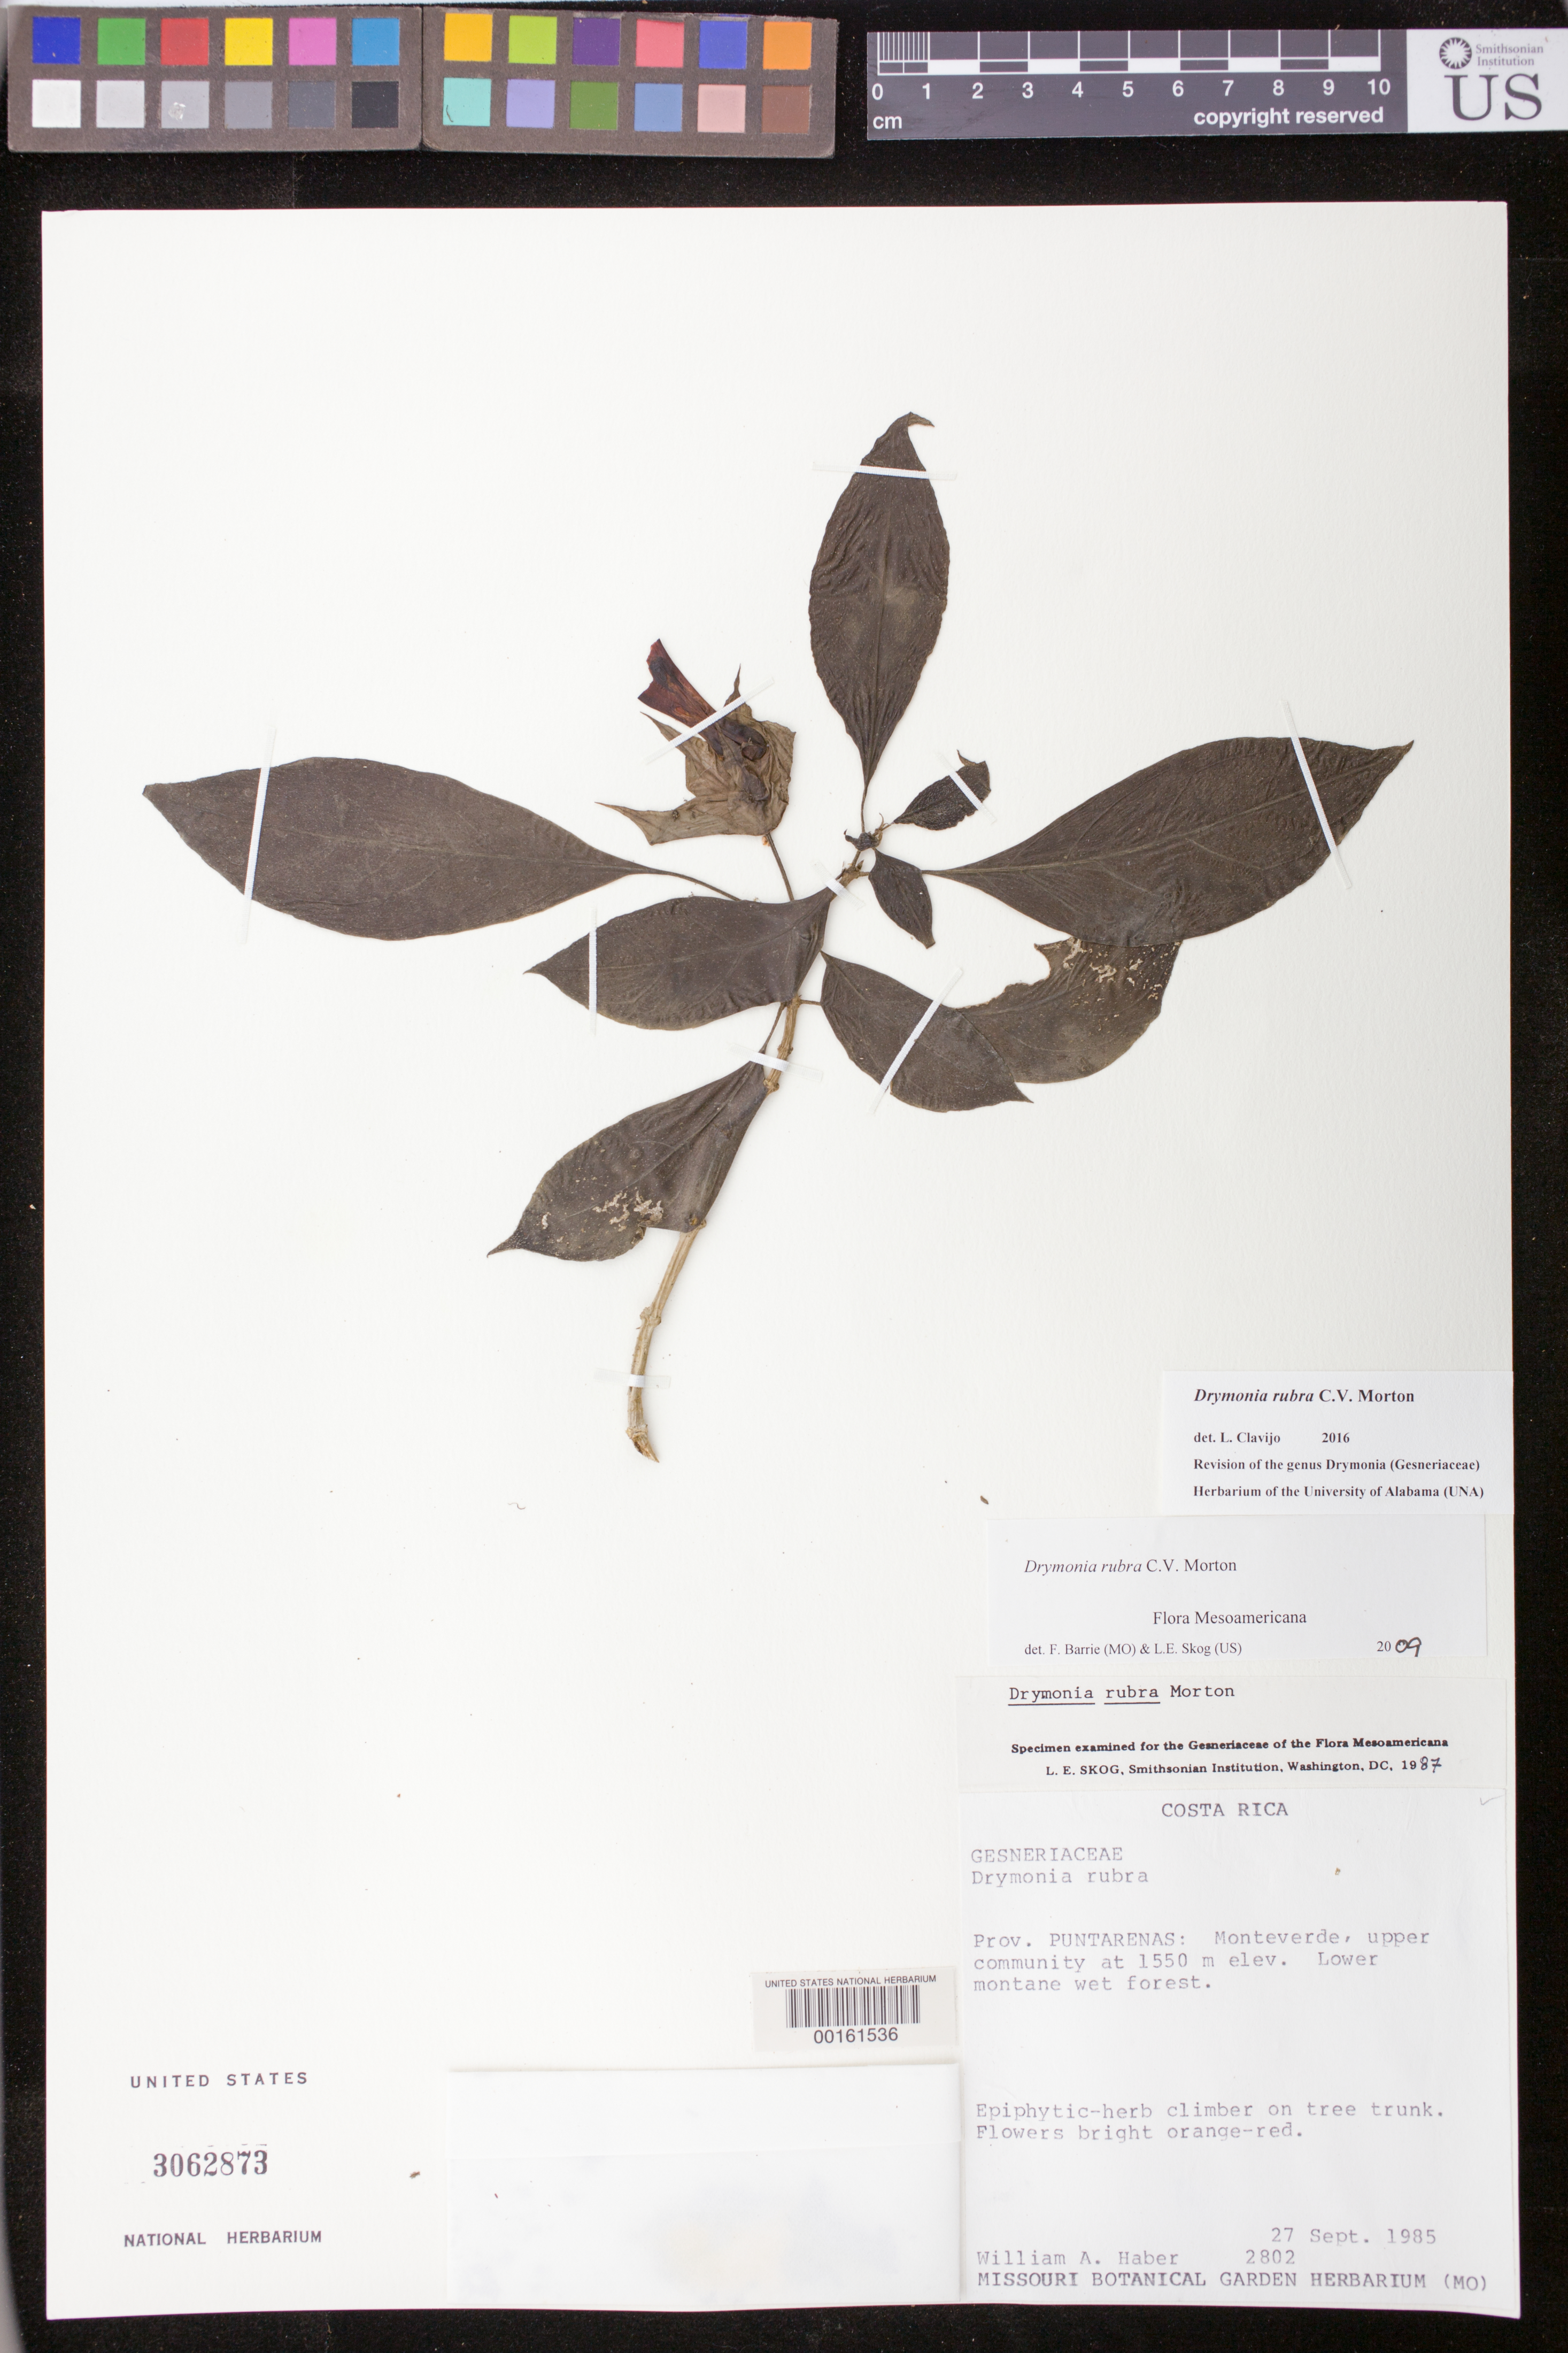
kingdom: Plantae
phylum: Tracheophyta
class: Magnoliopsida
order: Lamiales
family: Gesneriaceae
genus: Drymonia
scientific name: Drymonia rubra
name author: C.V. Morton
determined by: Skog, Laurence E.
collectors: W. A. Haber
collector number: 2802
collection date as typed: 27 Sep 1985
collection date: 1985-09-27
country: Costa Rica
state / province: Puntarenas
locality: Monteverde, upper community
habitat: Lower montane wet forest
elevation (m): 1550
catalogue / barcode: US 3062873